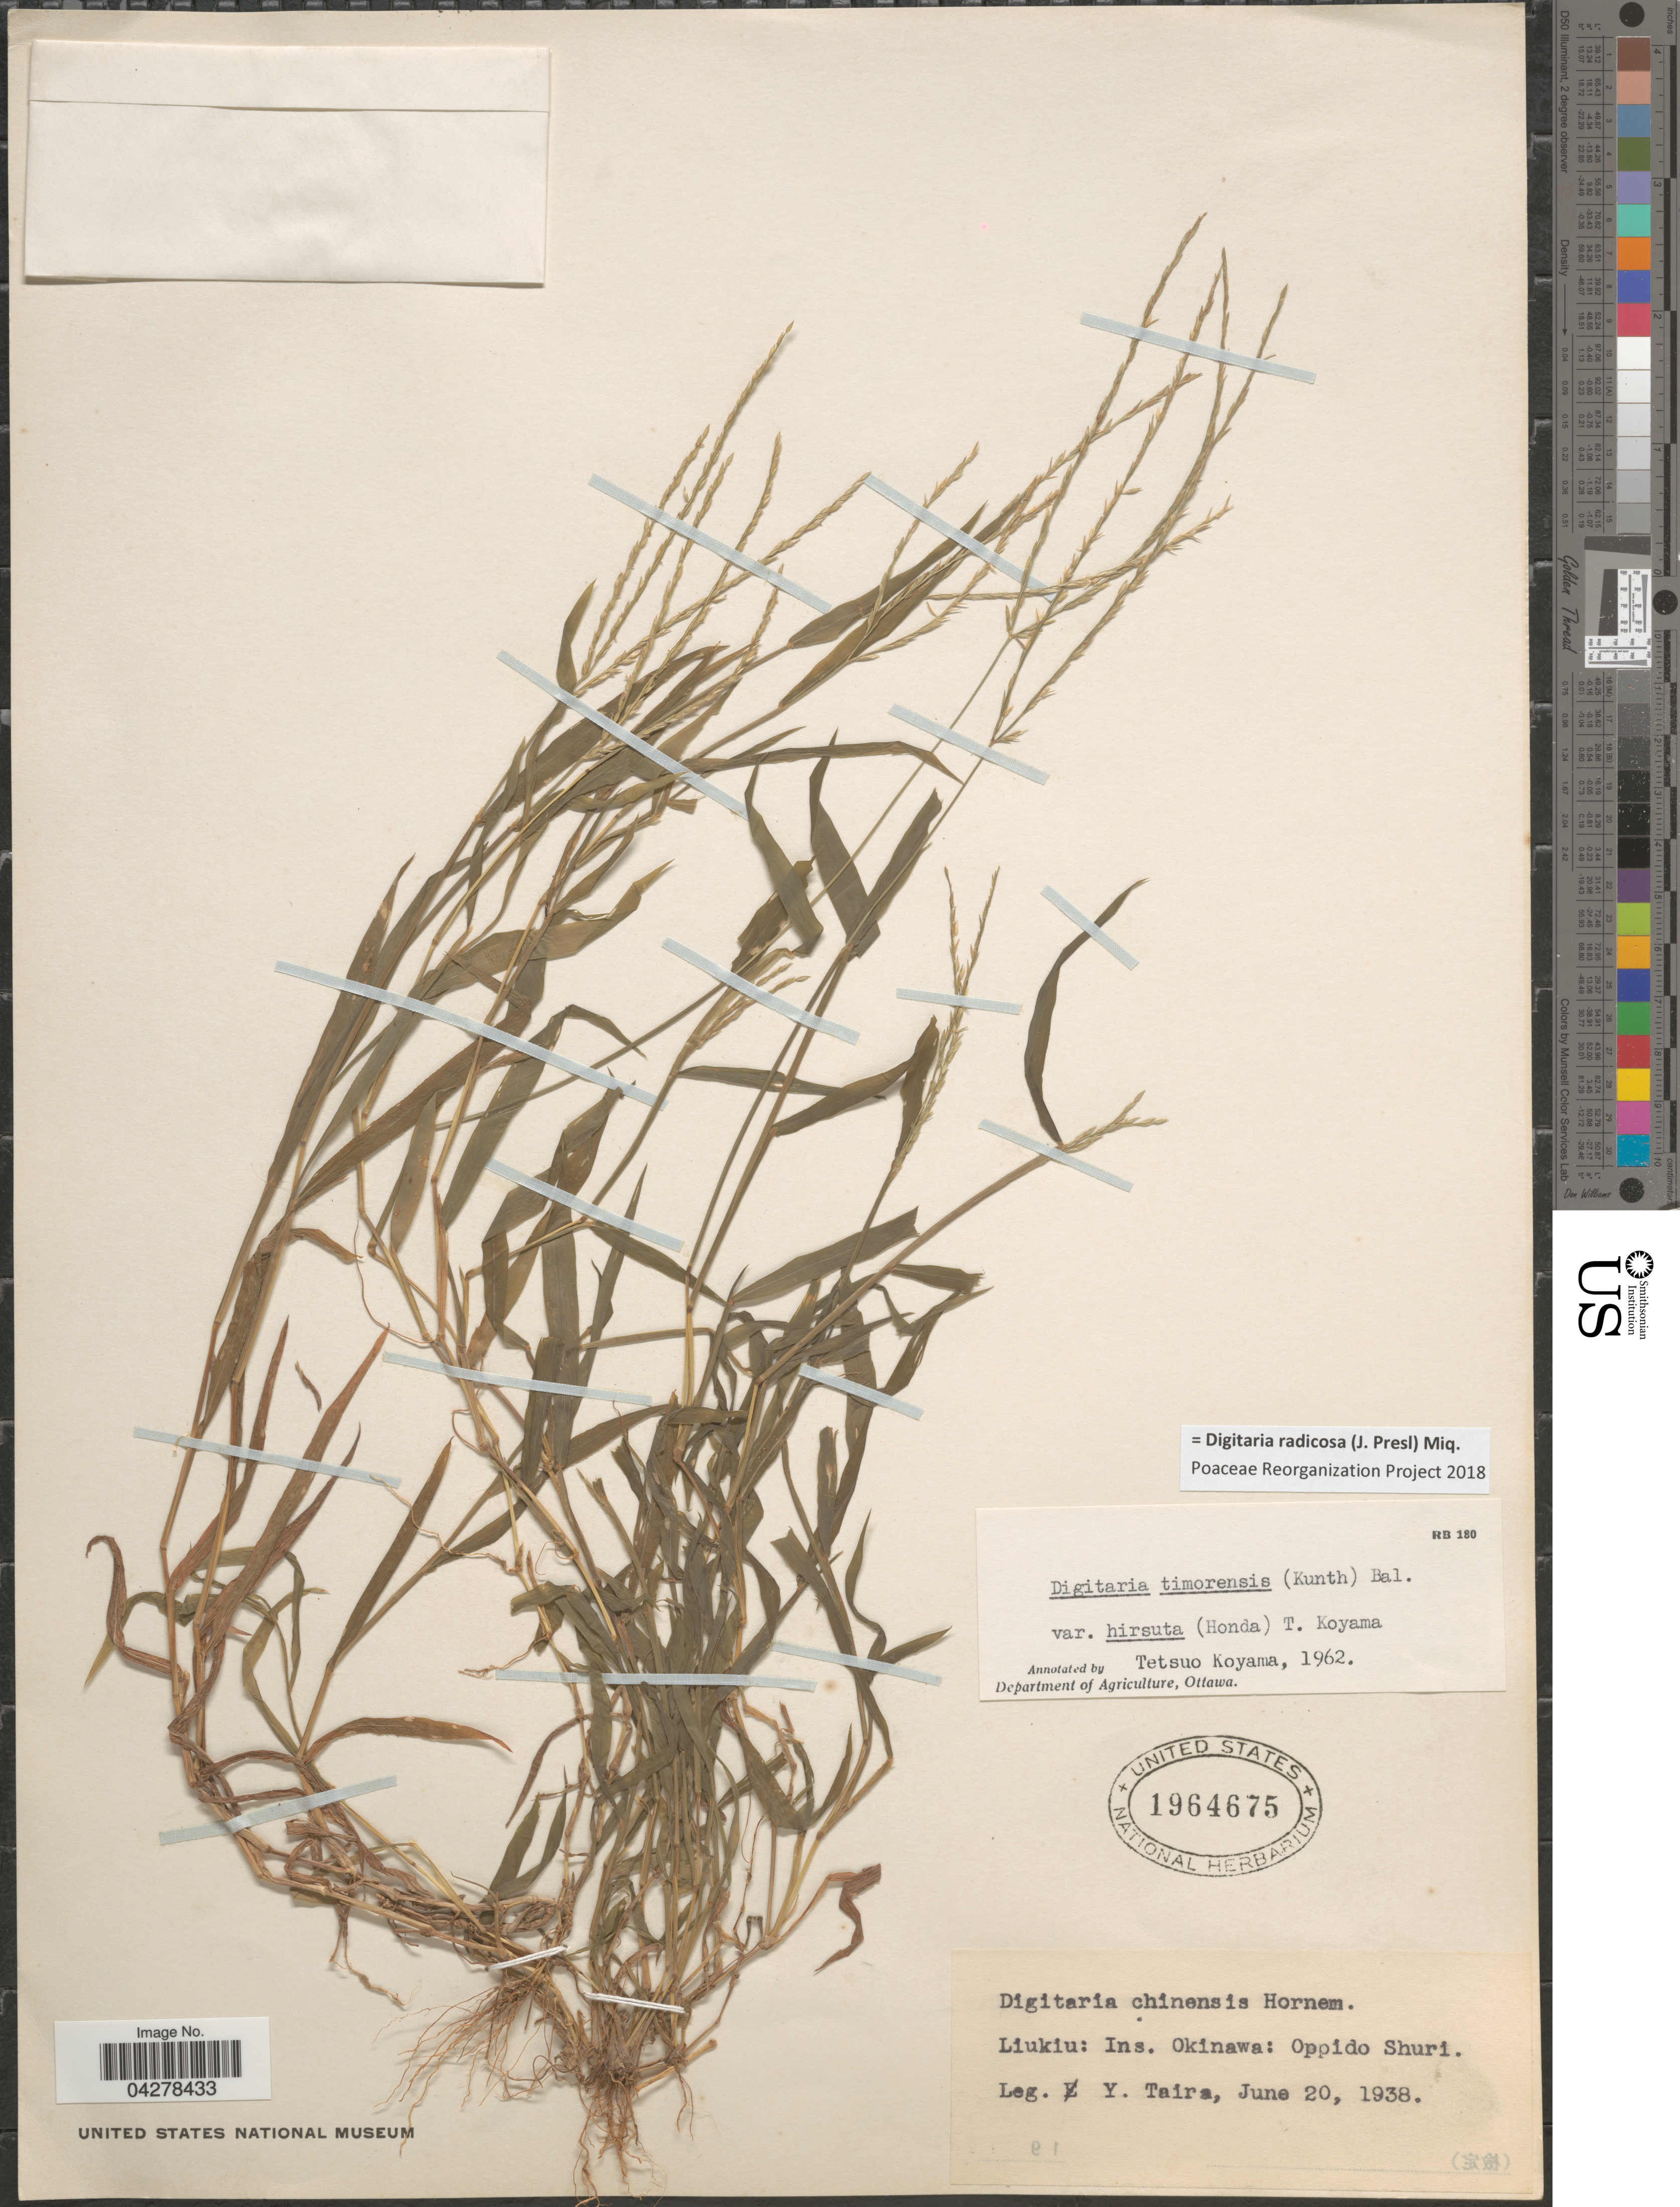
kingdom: Plantae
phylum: Tracheophyta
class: Liliopsida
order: Poales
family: Poaceae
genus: Digitaria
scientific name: Digitaria radicosa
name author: (J. Presl) Miq.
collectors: Y. Taira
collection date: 1938-06-20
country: Japan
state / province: Okinawa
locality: Liukiu: Ins. Okinawa: Oppido Shuri.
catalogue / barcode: US 1964675